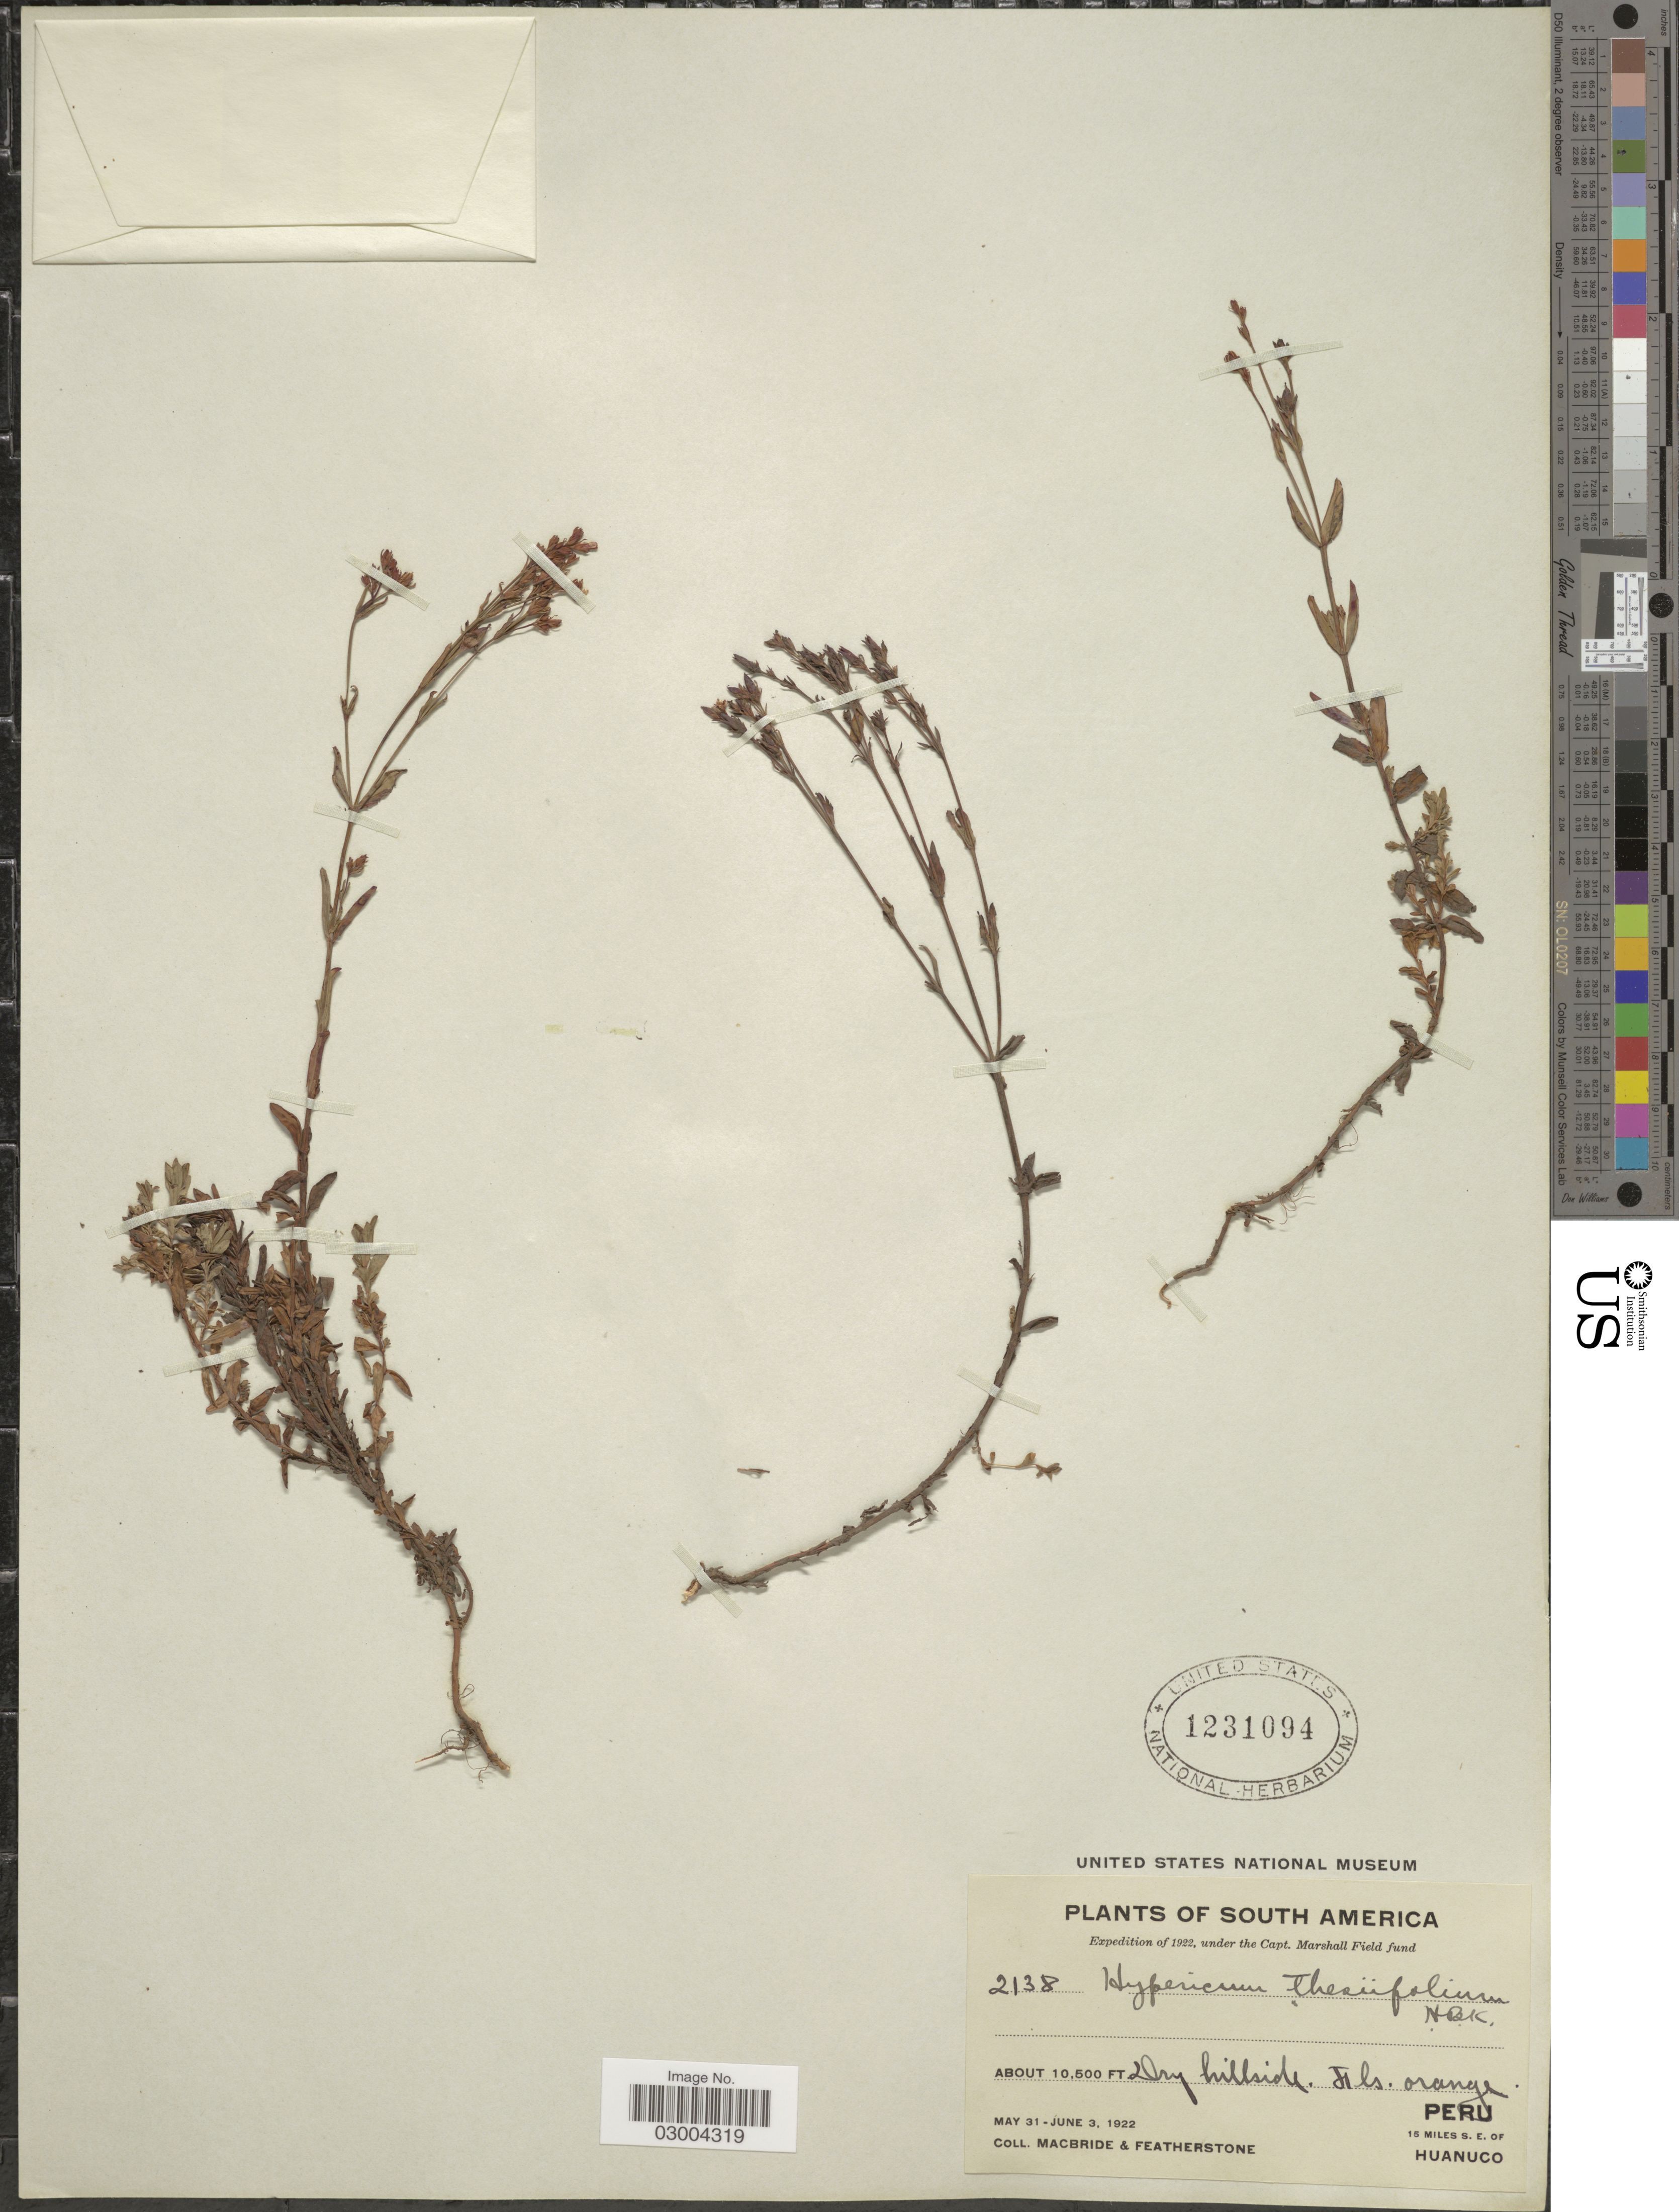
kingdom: Plantae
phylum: Tracheophyta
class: Magnoliopsida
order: Malpighiales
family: Hypericaceae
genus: Hypericum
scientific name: Hypericum thesiifolium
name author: Kunth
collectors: Macbride, -- & -. Featherstone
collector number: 2138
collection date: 1922-05-31/1922-06-03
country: Peru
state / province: Huánuco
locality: South America. 15 miles S. E. of Huanuco.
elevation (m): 3200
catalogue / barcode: US 1231094